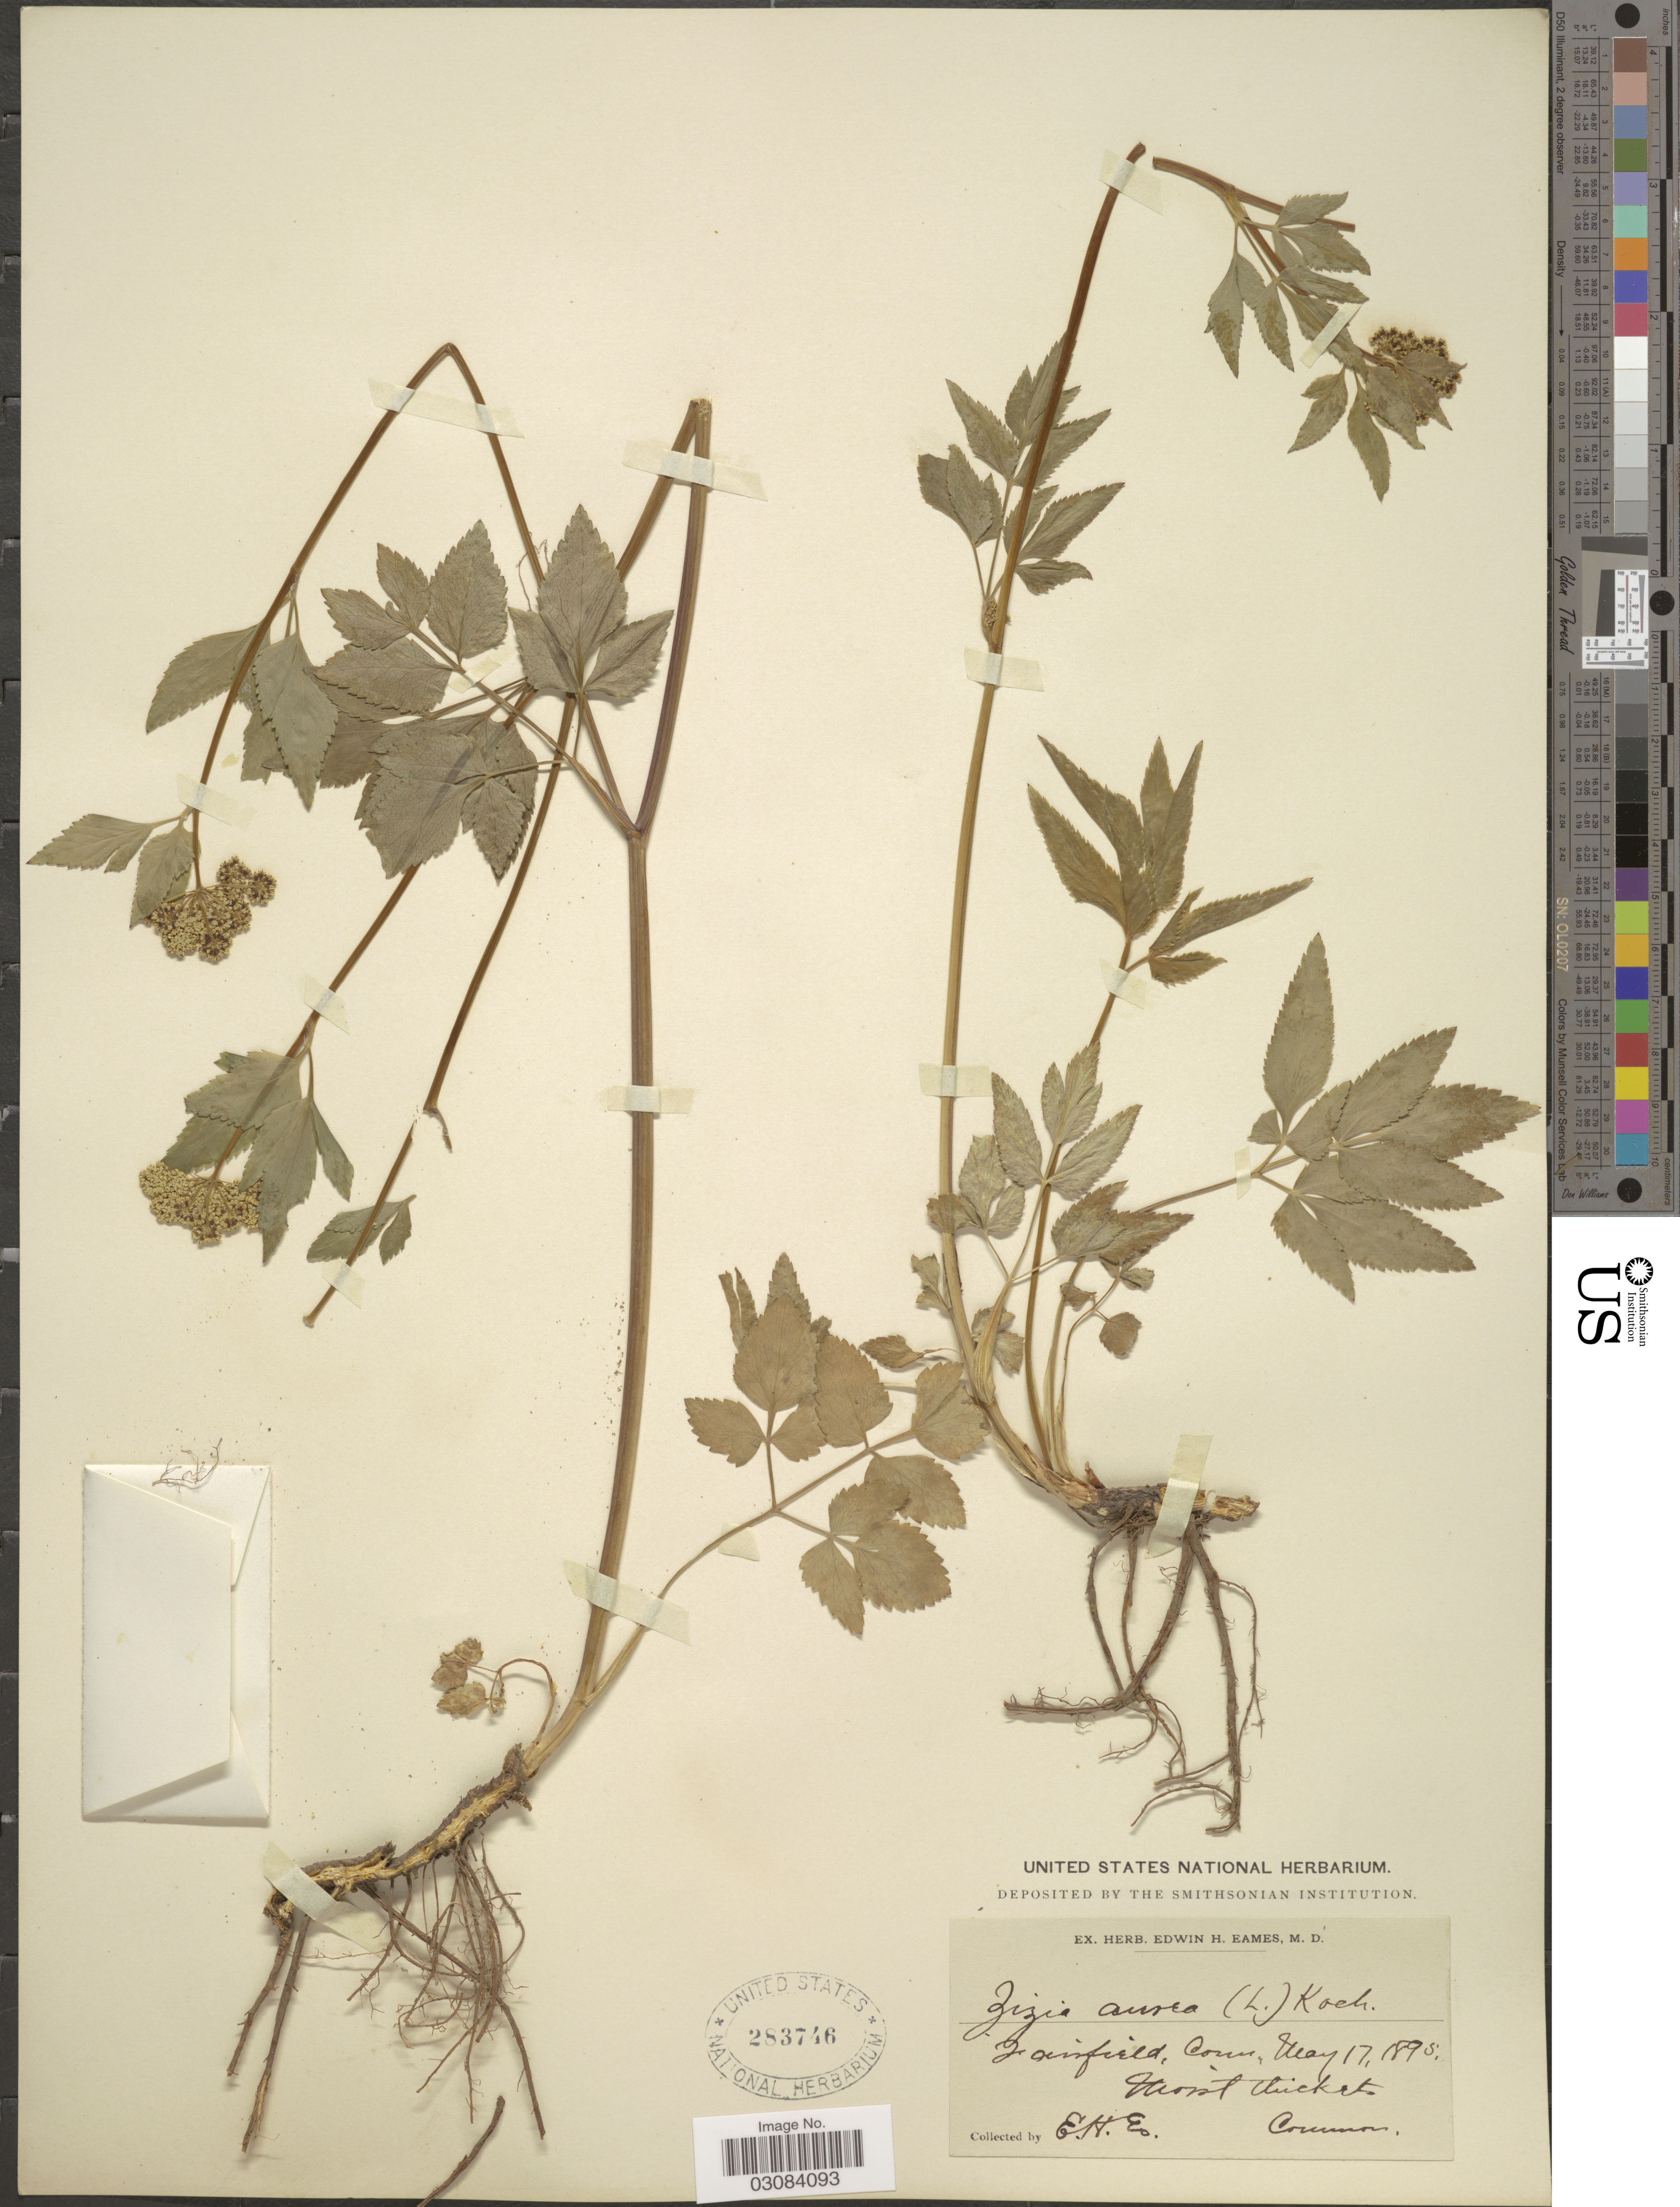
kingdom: Plantae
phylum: Tracheophyta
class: Magnoliopsida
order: Apiales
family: Apiaceae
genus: Zizia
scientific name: Zizia aurea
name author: (L.) Koch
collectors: E. H. Eames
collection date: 1895-05-17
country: United States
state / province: Connecticut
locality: Fairfield.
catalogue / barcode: US 283746